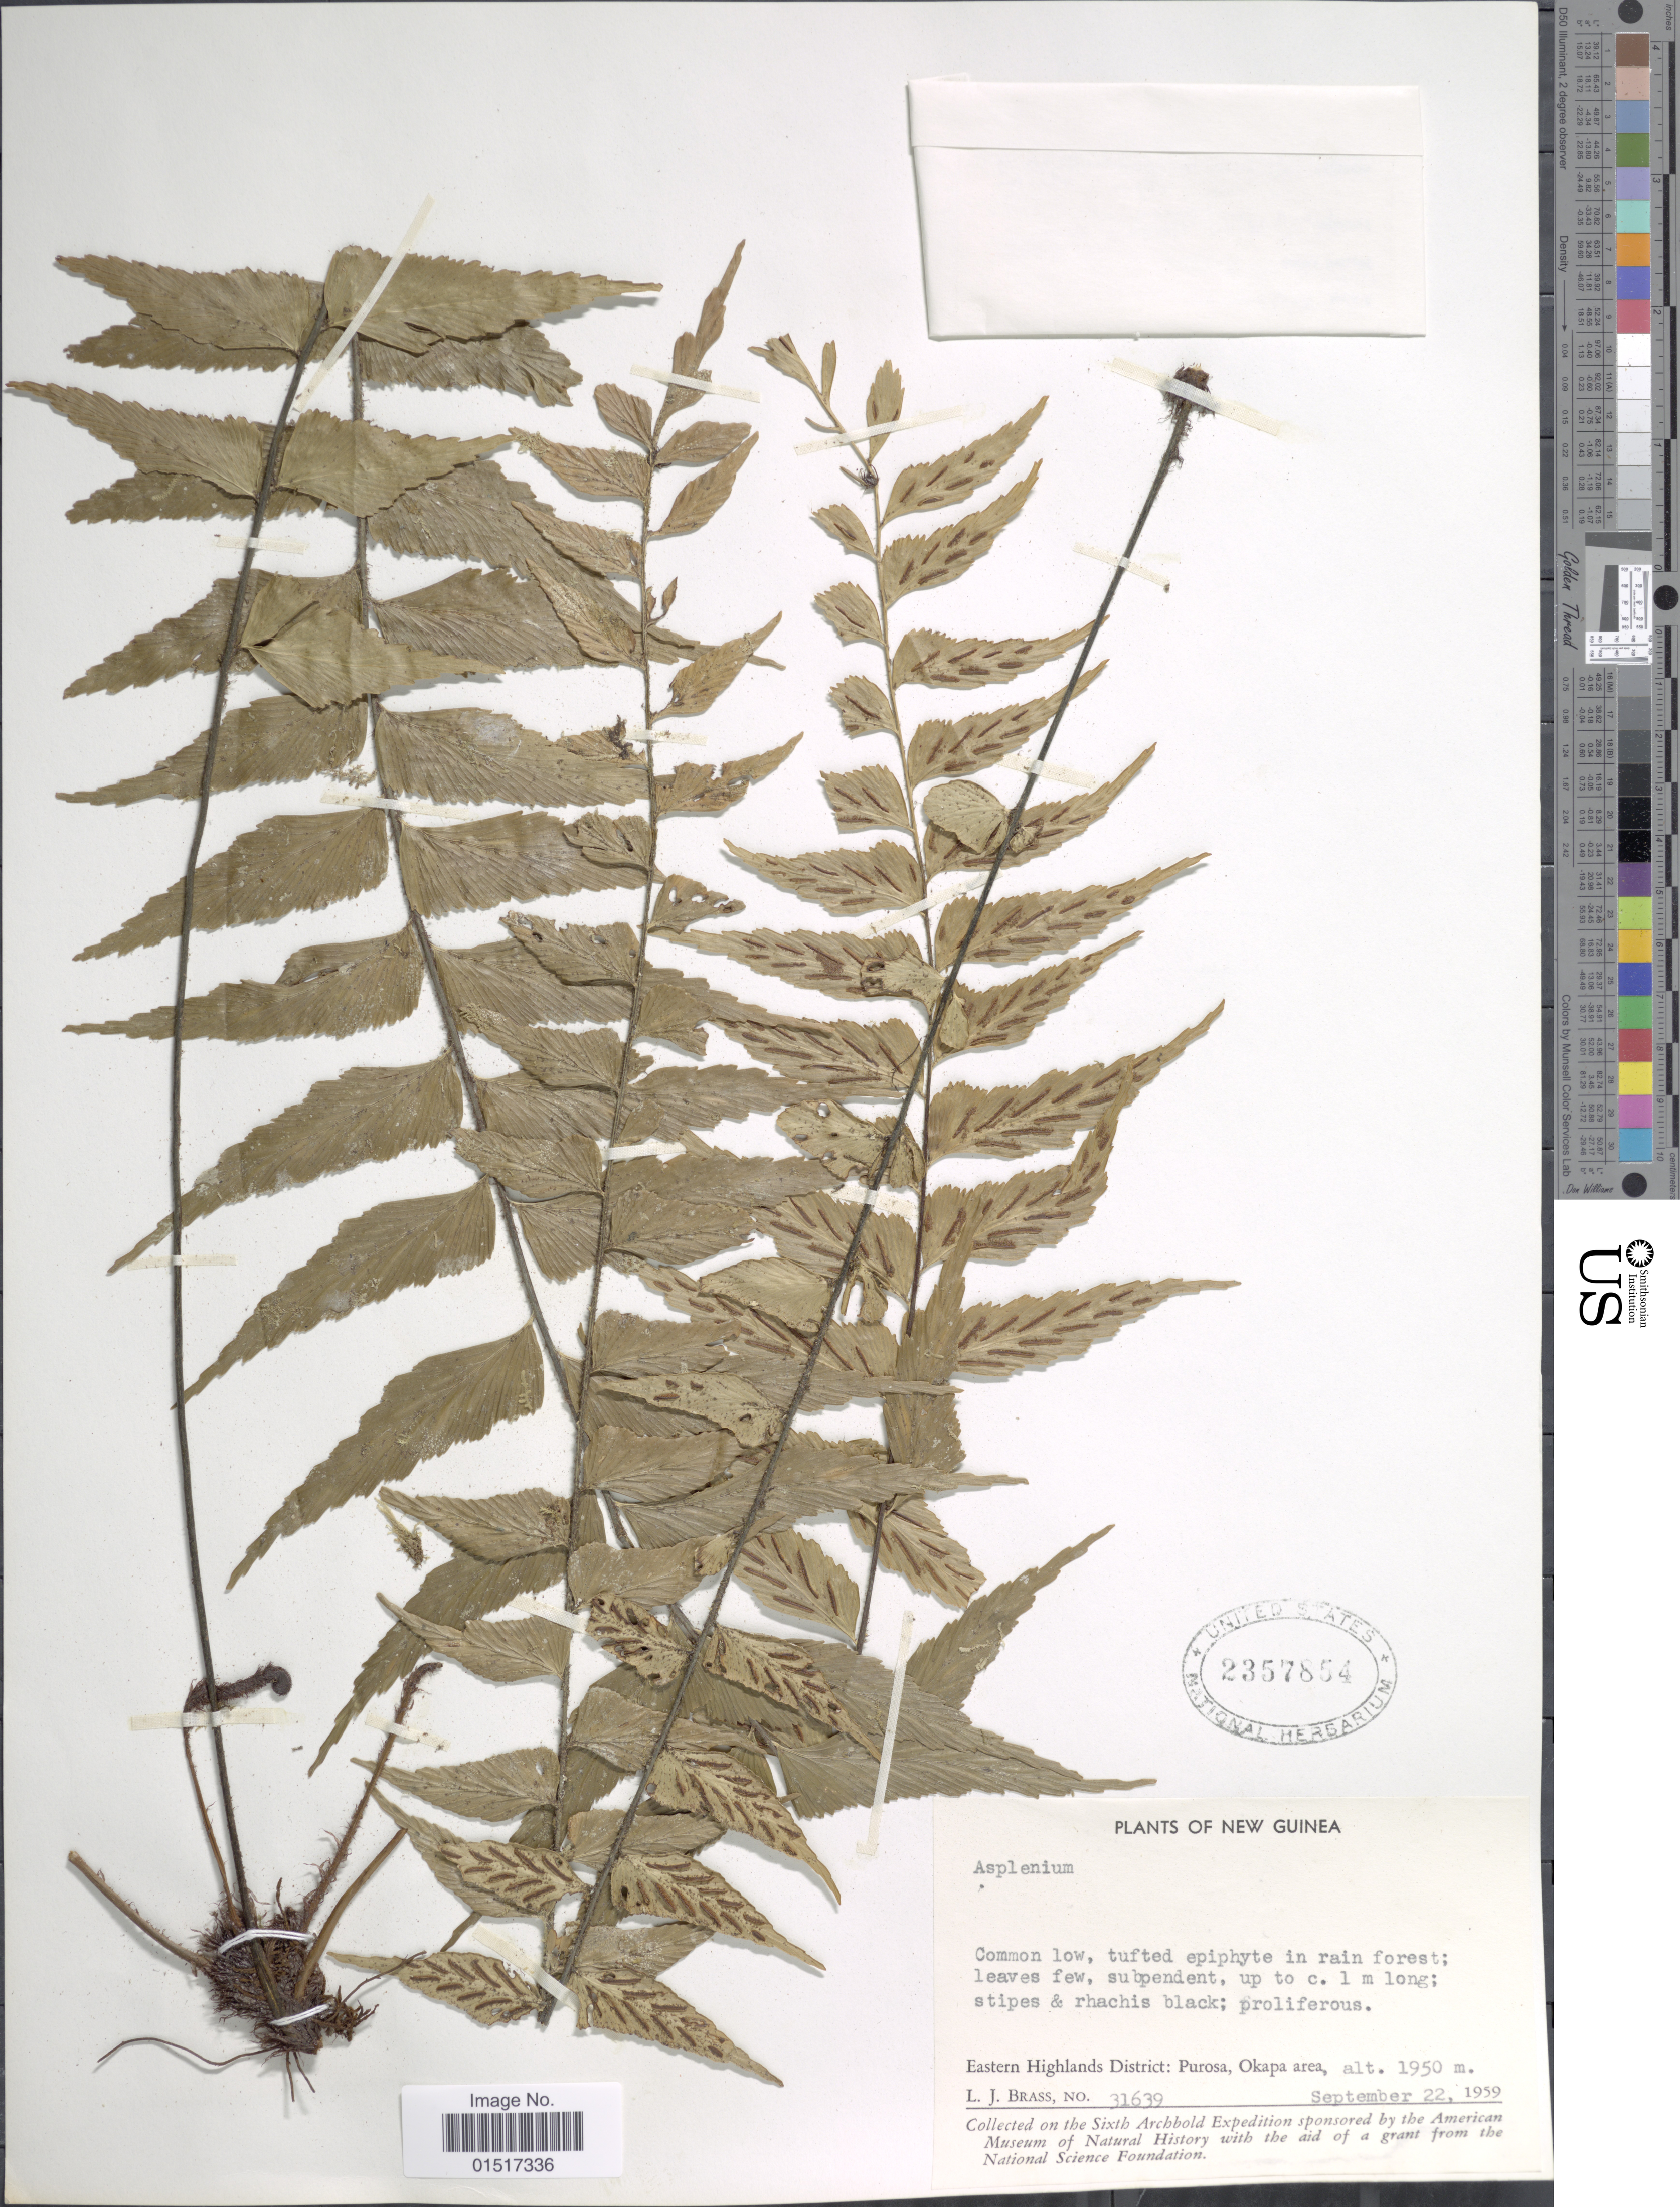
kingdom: Plantae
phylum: Tracheophyta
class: Polypodiopsida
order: Polypodiales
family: Aspleniaceae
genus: Asplenium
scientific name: Asplenium sp.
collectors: L. J. Brass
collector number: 31639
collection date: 1959-09-22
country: Papua New Guinea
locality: New Guinea. Eastern Highlands District: Purosa, Okapa area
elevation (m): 1950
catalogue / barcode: US 2357854